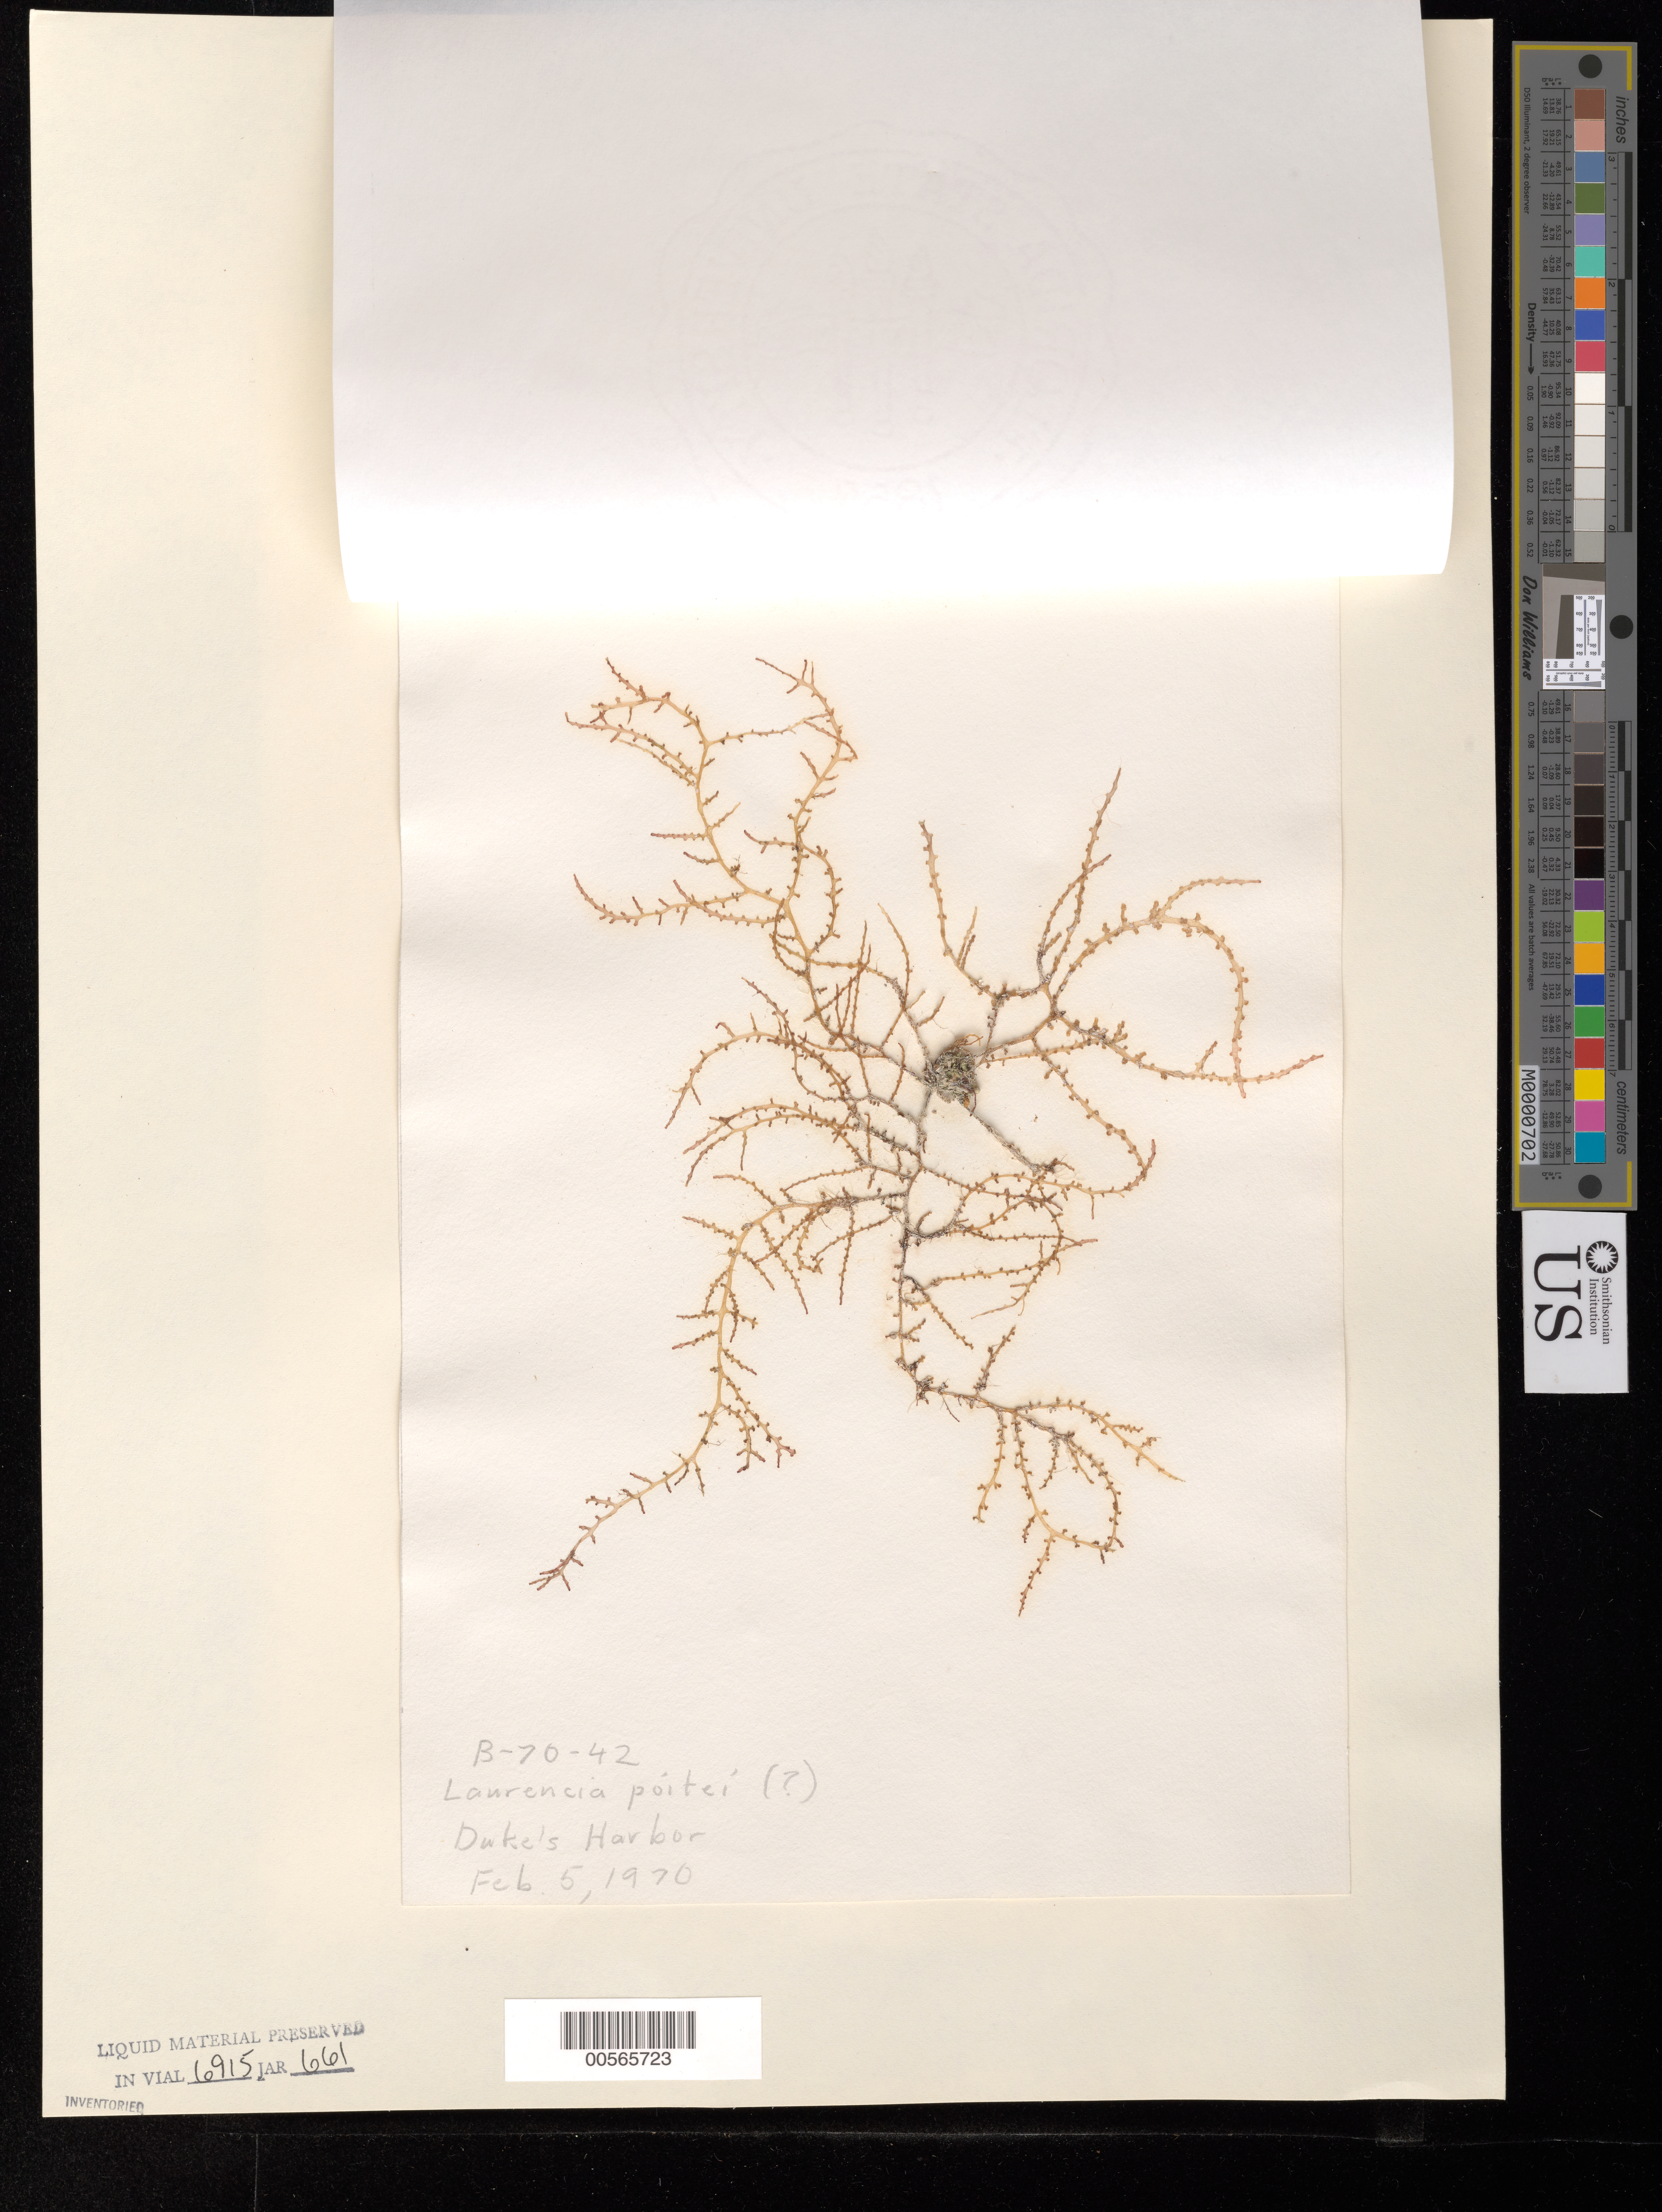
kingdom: Plantae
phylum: Rhodophyta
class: Florideophyceae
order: Ceramiales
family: Rhodomelaceae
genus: Laurencia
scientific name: Laurencia sp.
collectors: E. Friedmann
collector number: B-70-42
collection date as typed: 05 Feb 1970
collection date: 1970-02-05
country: Bahamas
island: Great Abaco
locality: Black Point, south of Duke's Harbor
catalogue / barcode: US 22286